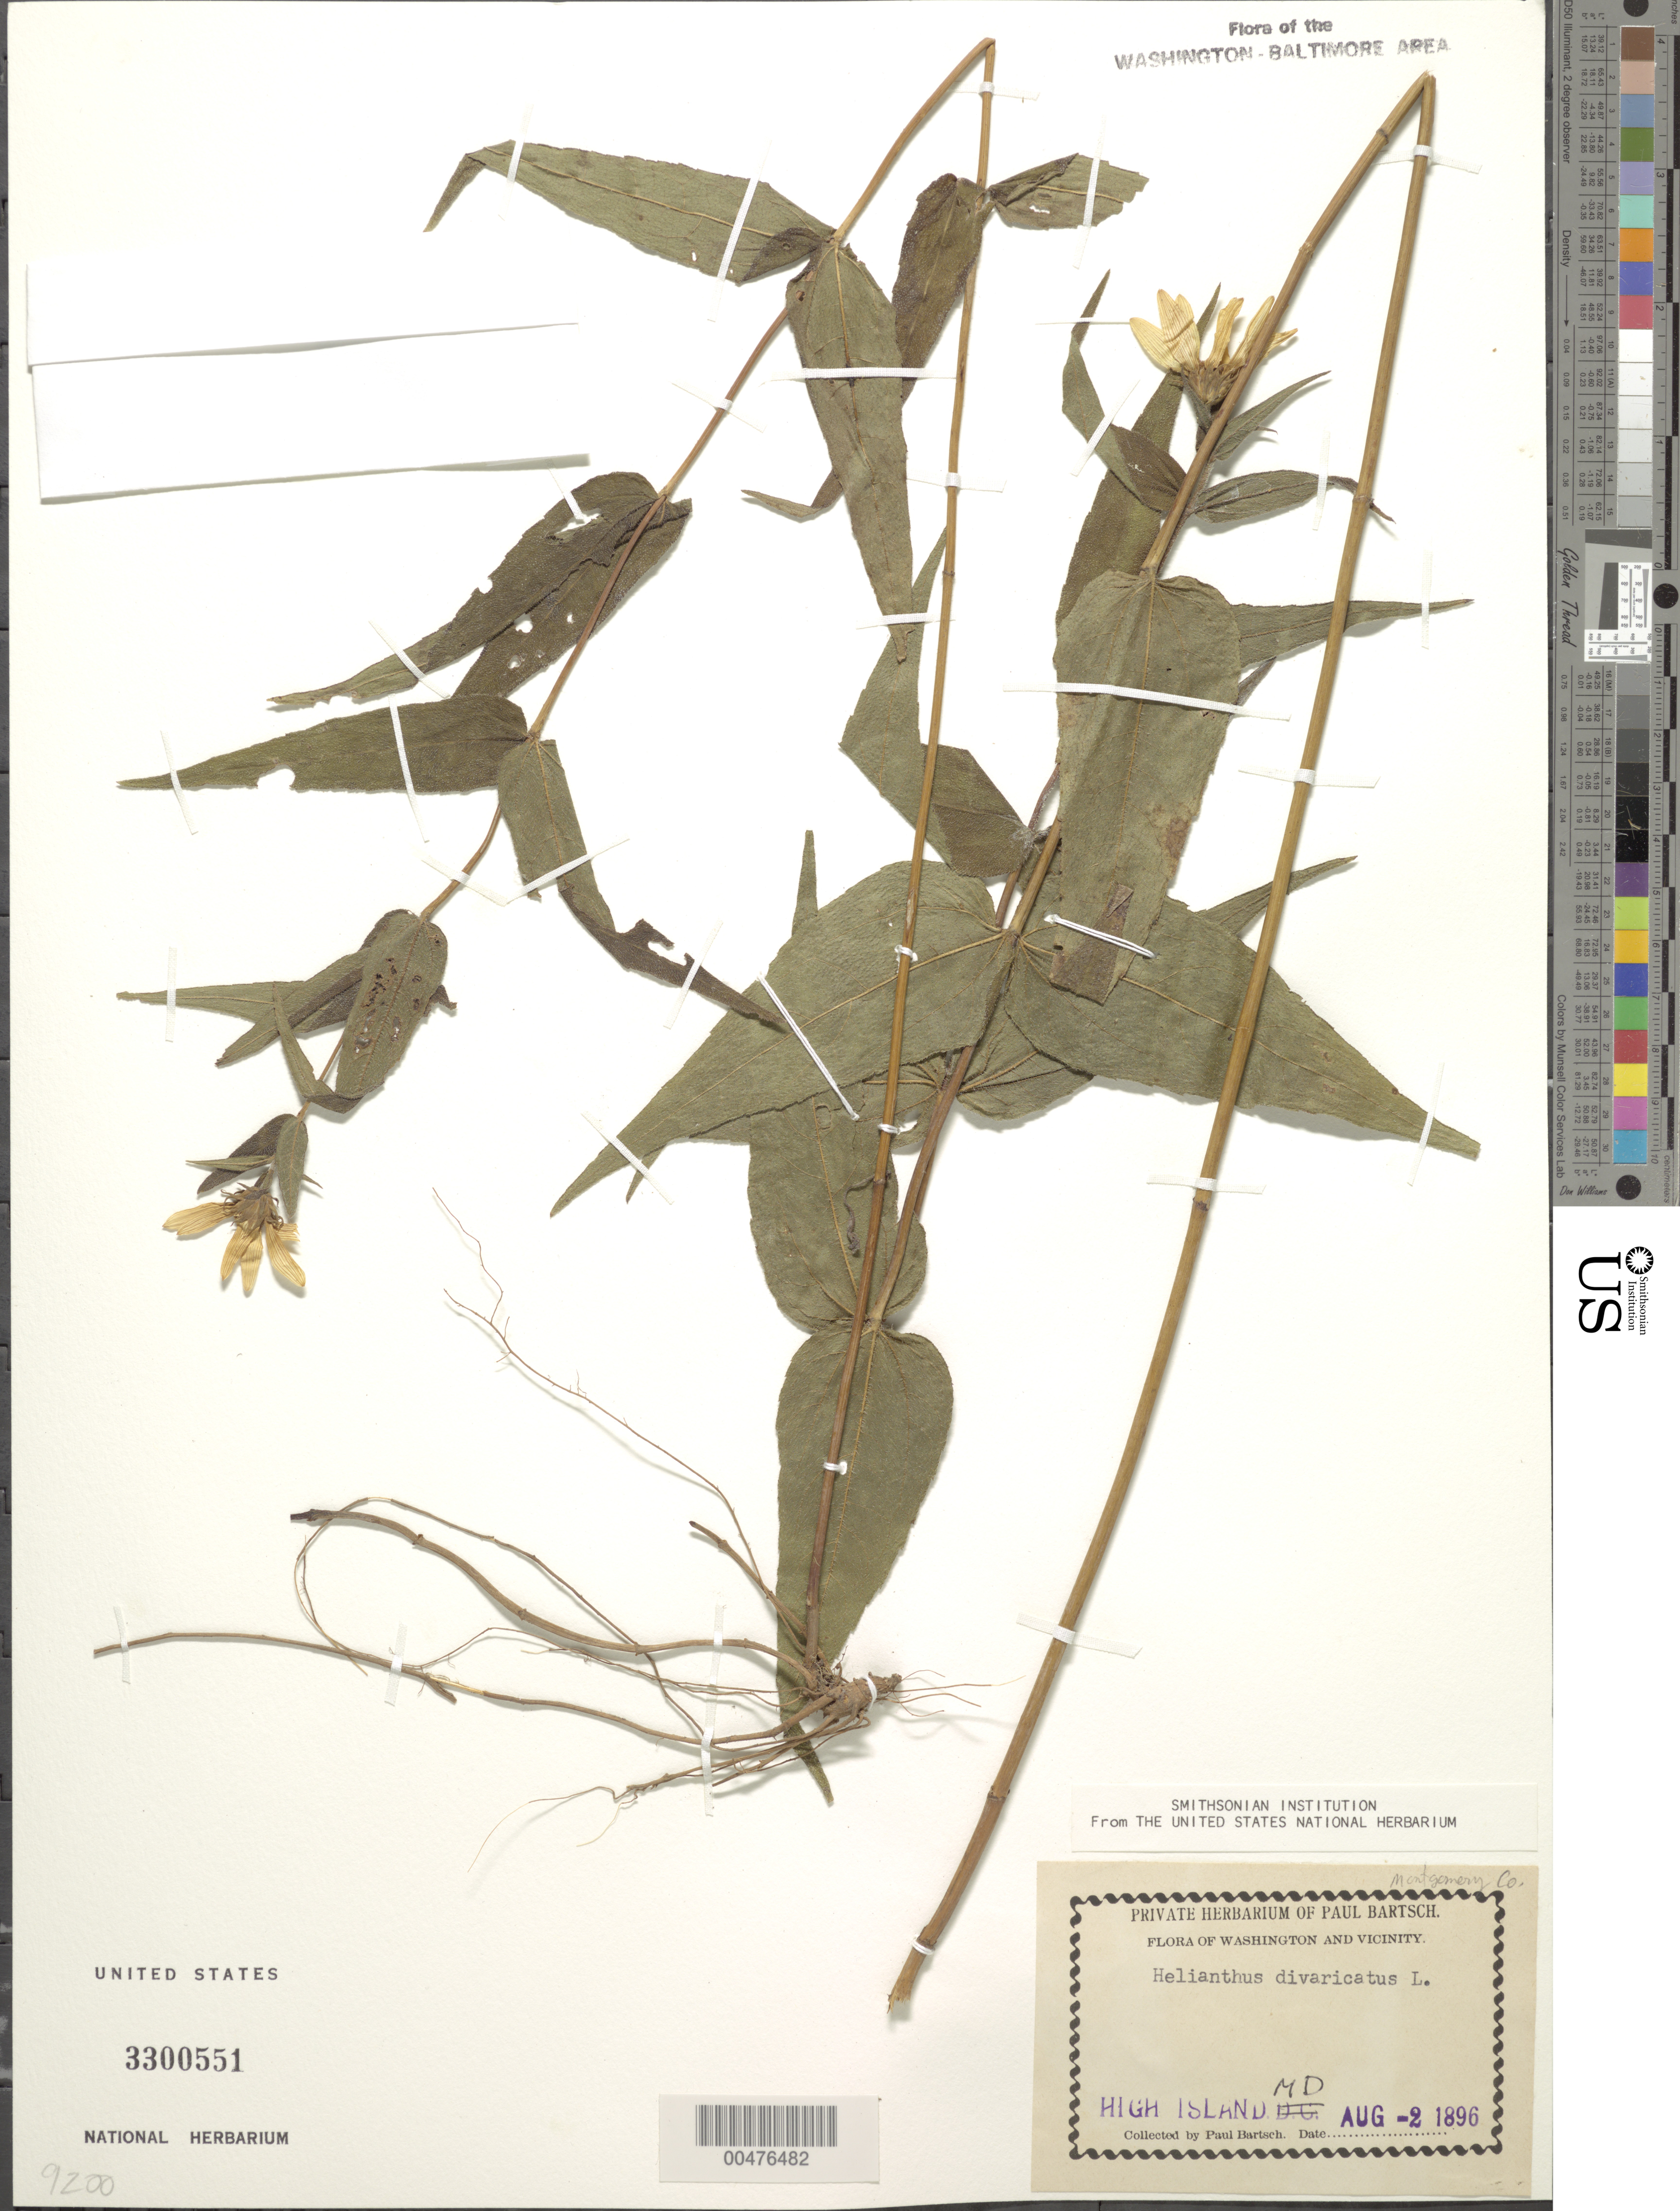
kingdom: Plantae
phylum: Tracheophyta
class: Magnoliopsida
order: Asterales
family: Asteraceae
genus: Helianthus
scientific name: Helianthus divaricatus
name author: L.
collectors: P. Bartsch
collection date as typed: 02 Aug 1896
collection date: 1896-08-02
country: United States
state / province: Maryland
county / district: Montgomery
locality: High Island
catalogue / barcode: US 3300551